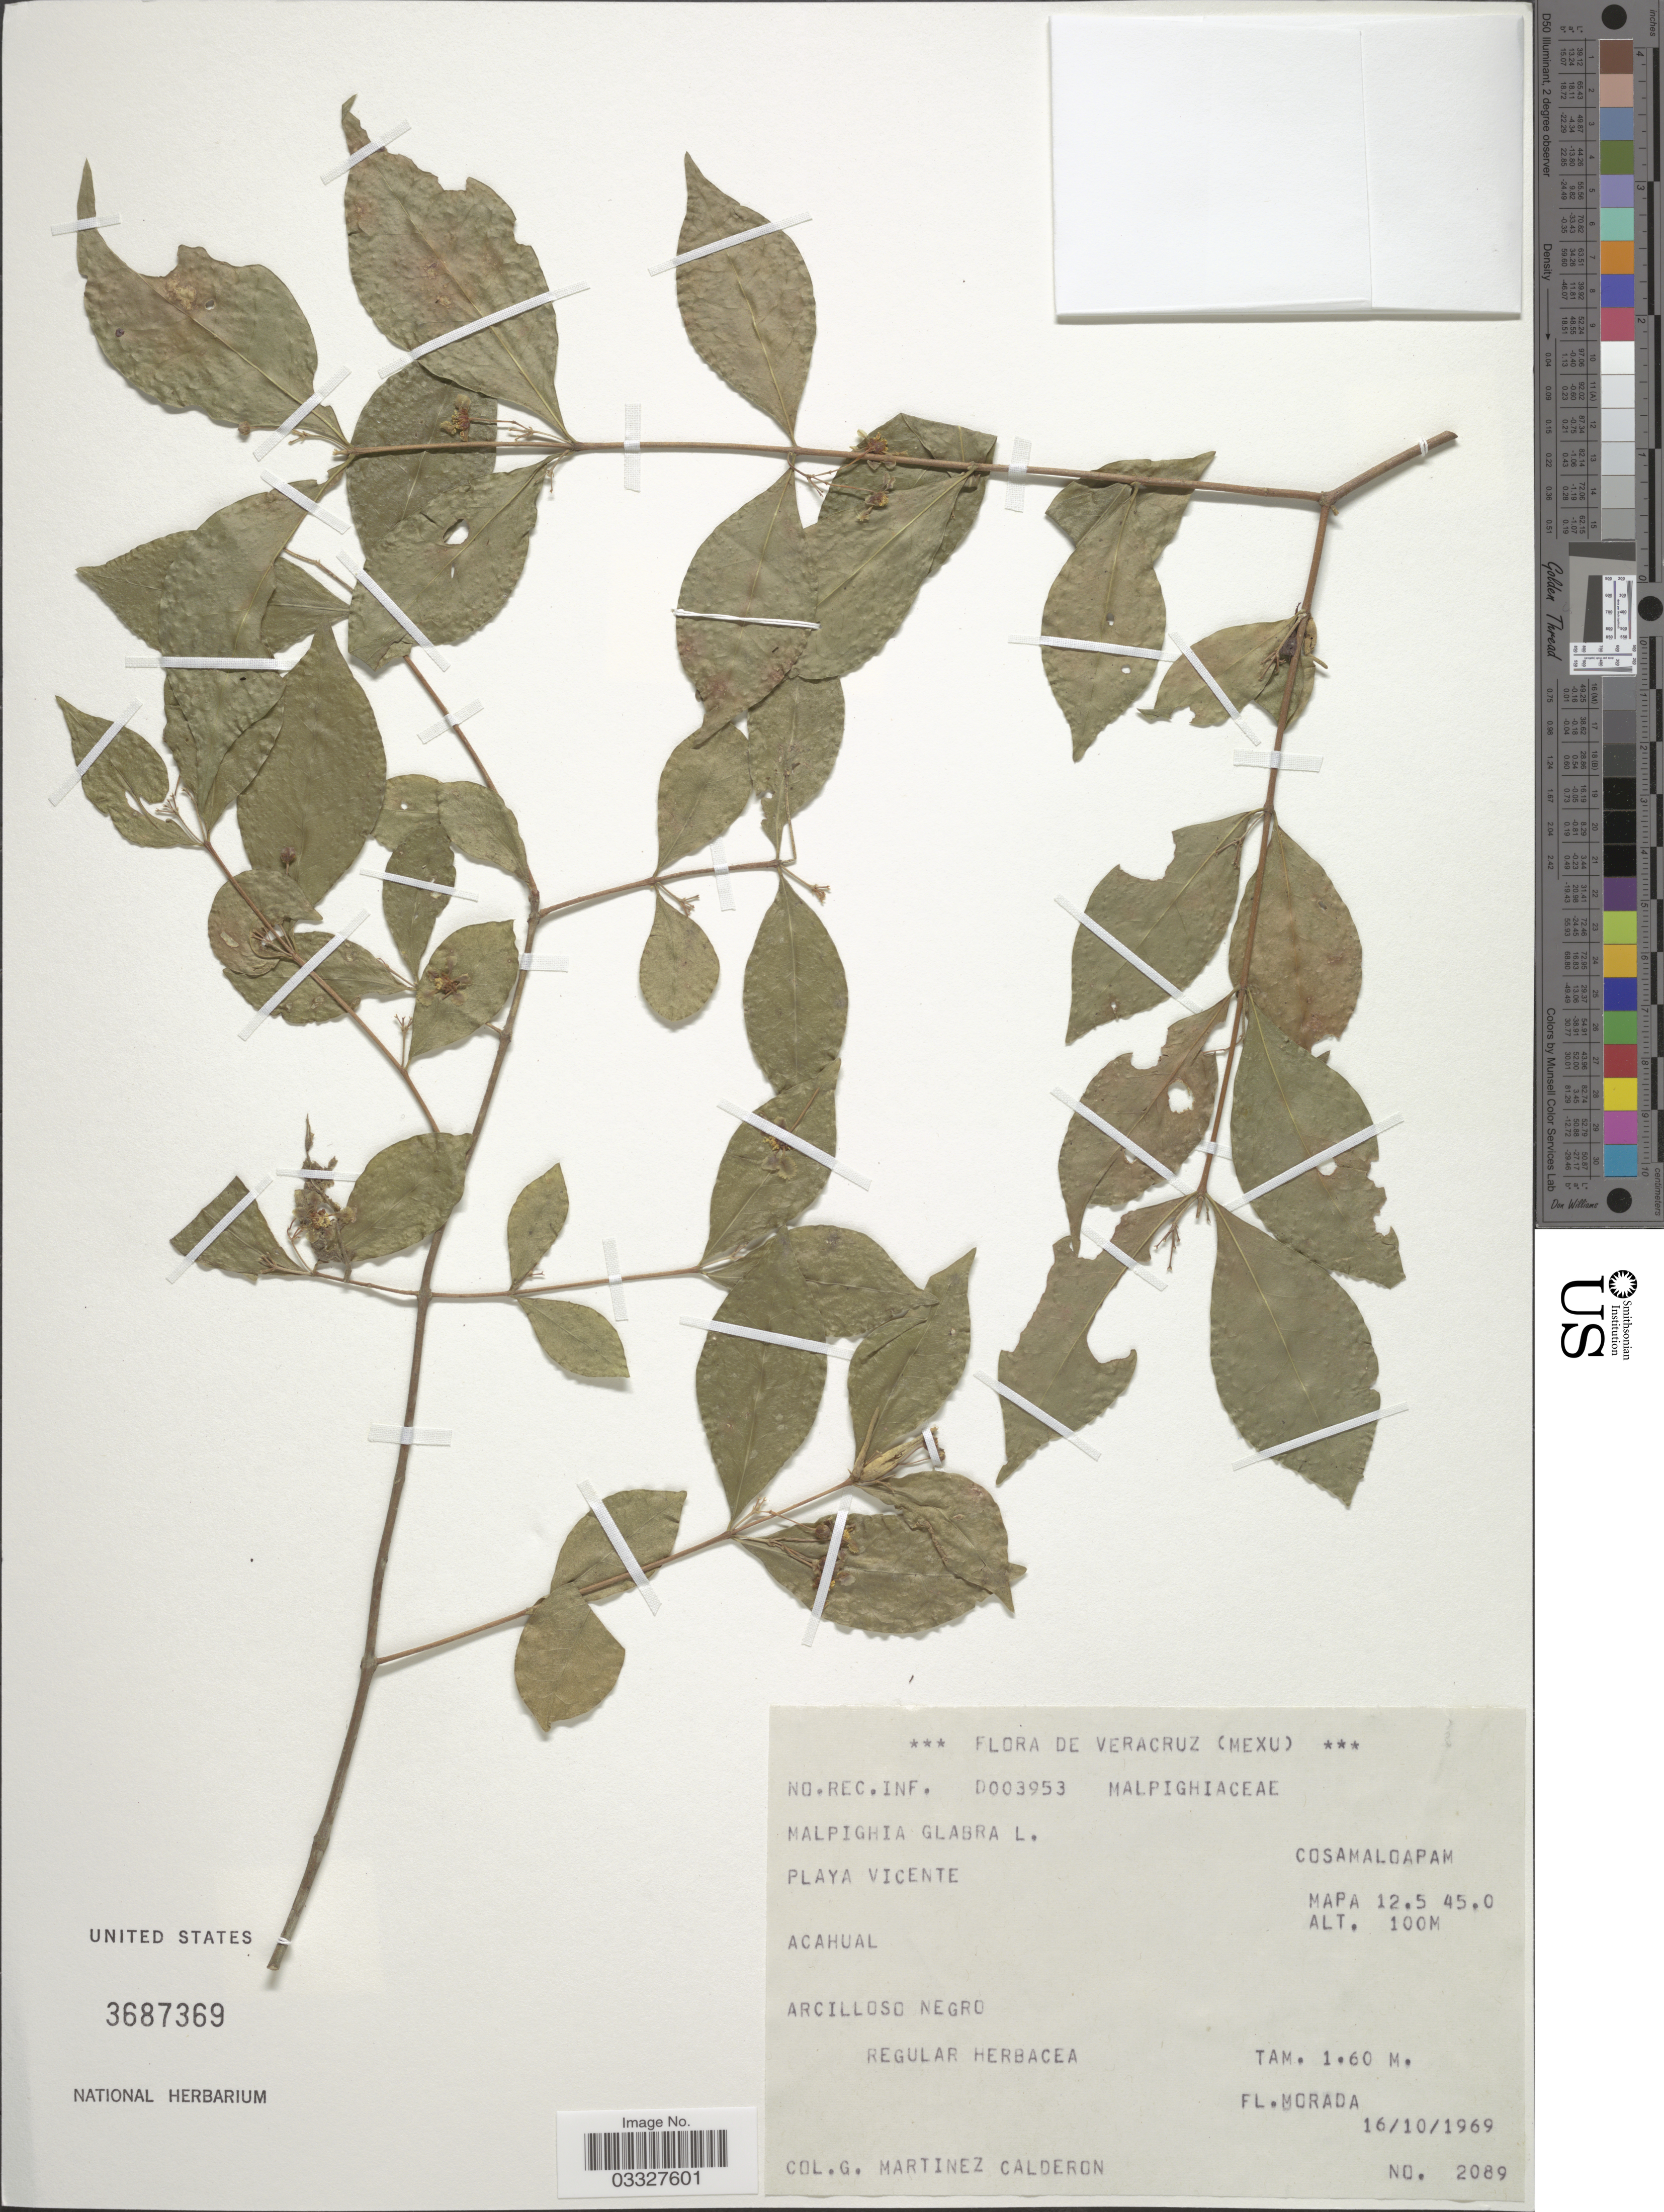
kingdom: Plantae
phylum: Tracheophyta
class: Magnoliopsida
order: Malpighiales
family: Malpighiaceae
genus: Malpighia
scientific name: Malpighia glabra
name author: L.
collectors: G. Martínez Calderón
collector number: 2089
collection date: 1969-10-16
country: Mexico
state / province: Veracruz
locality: Veracruz. Playa Vicente. Cosamaloapam. Mapa 12.5 45.0. Acahual.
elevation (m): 100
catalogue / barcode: US 3687369